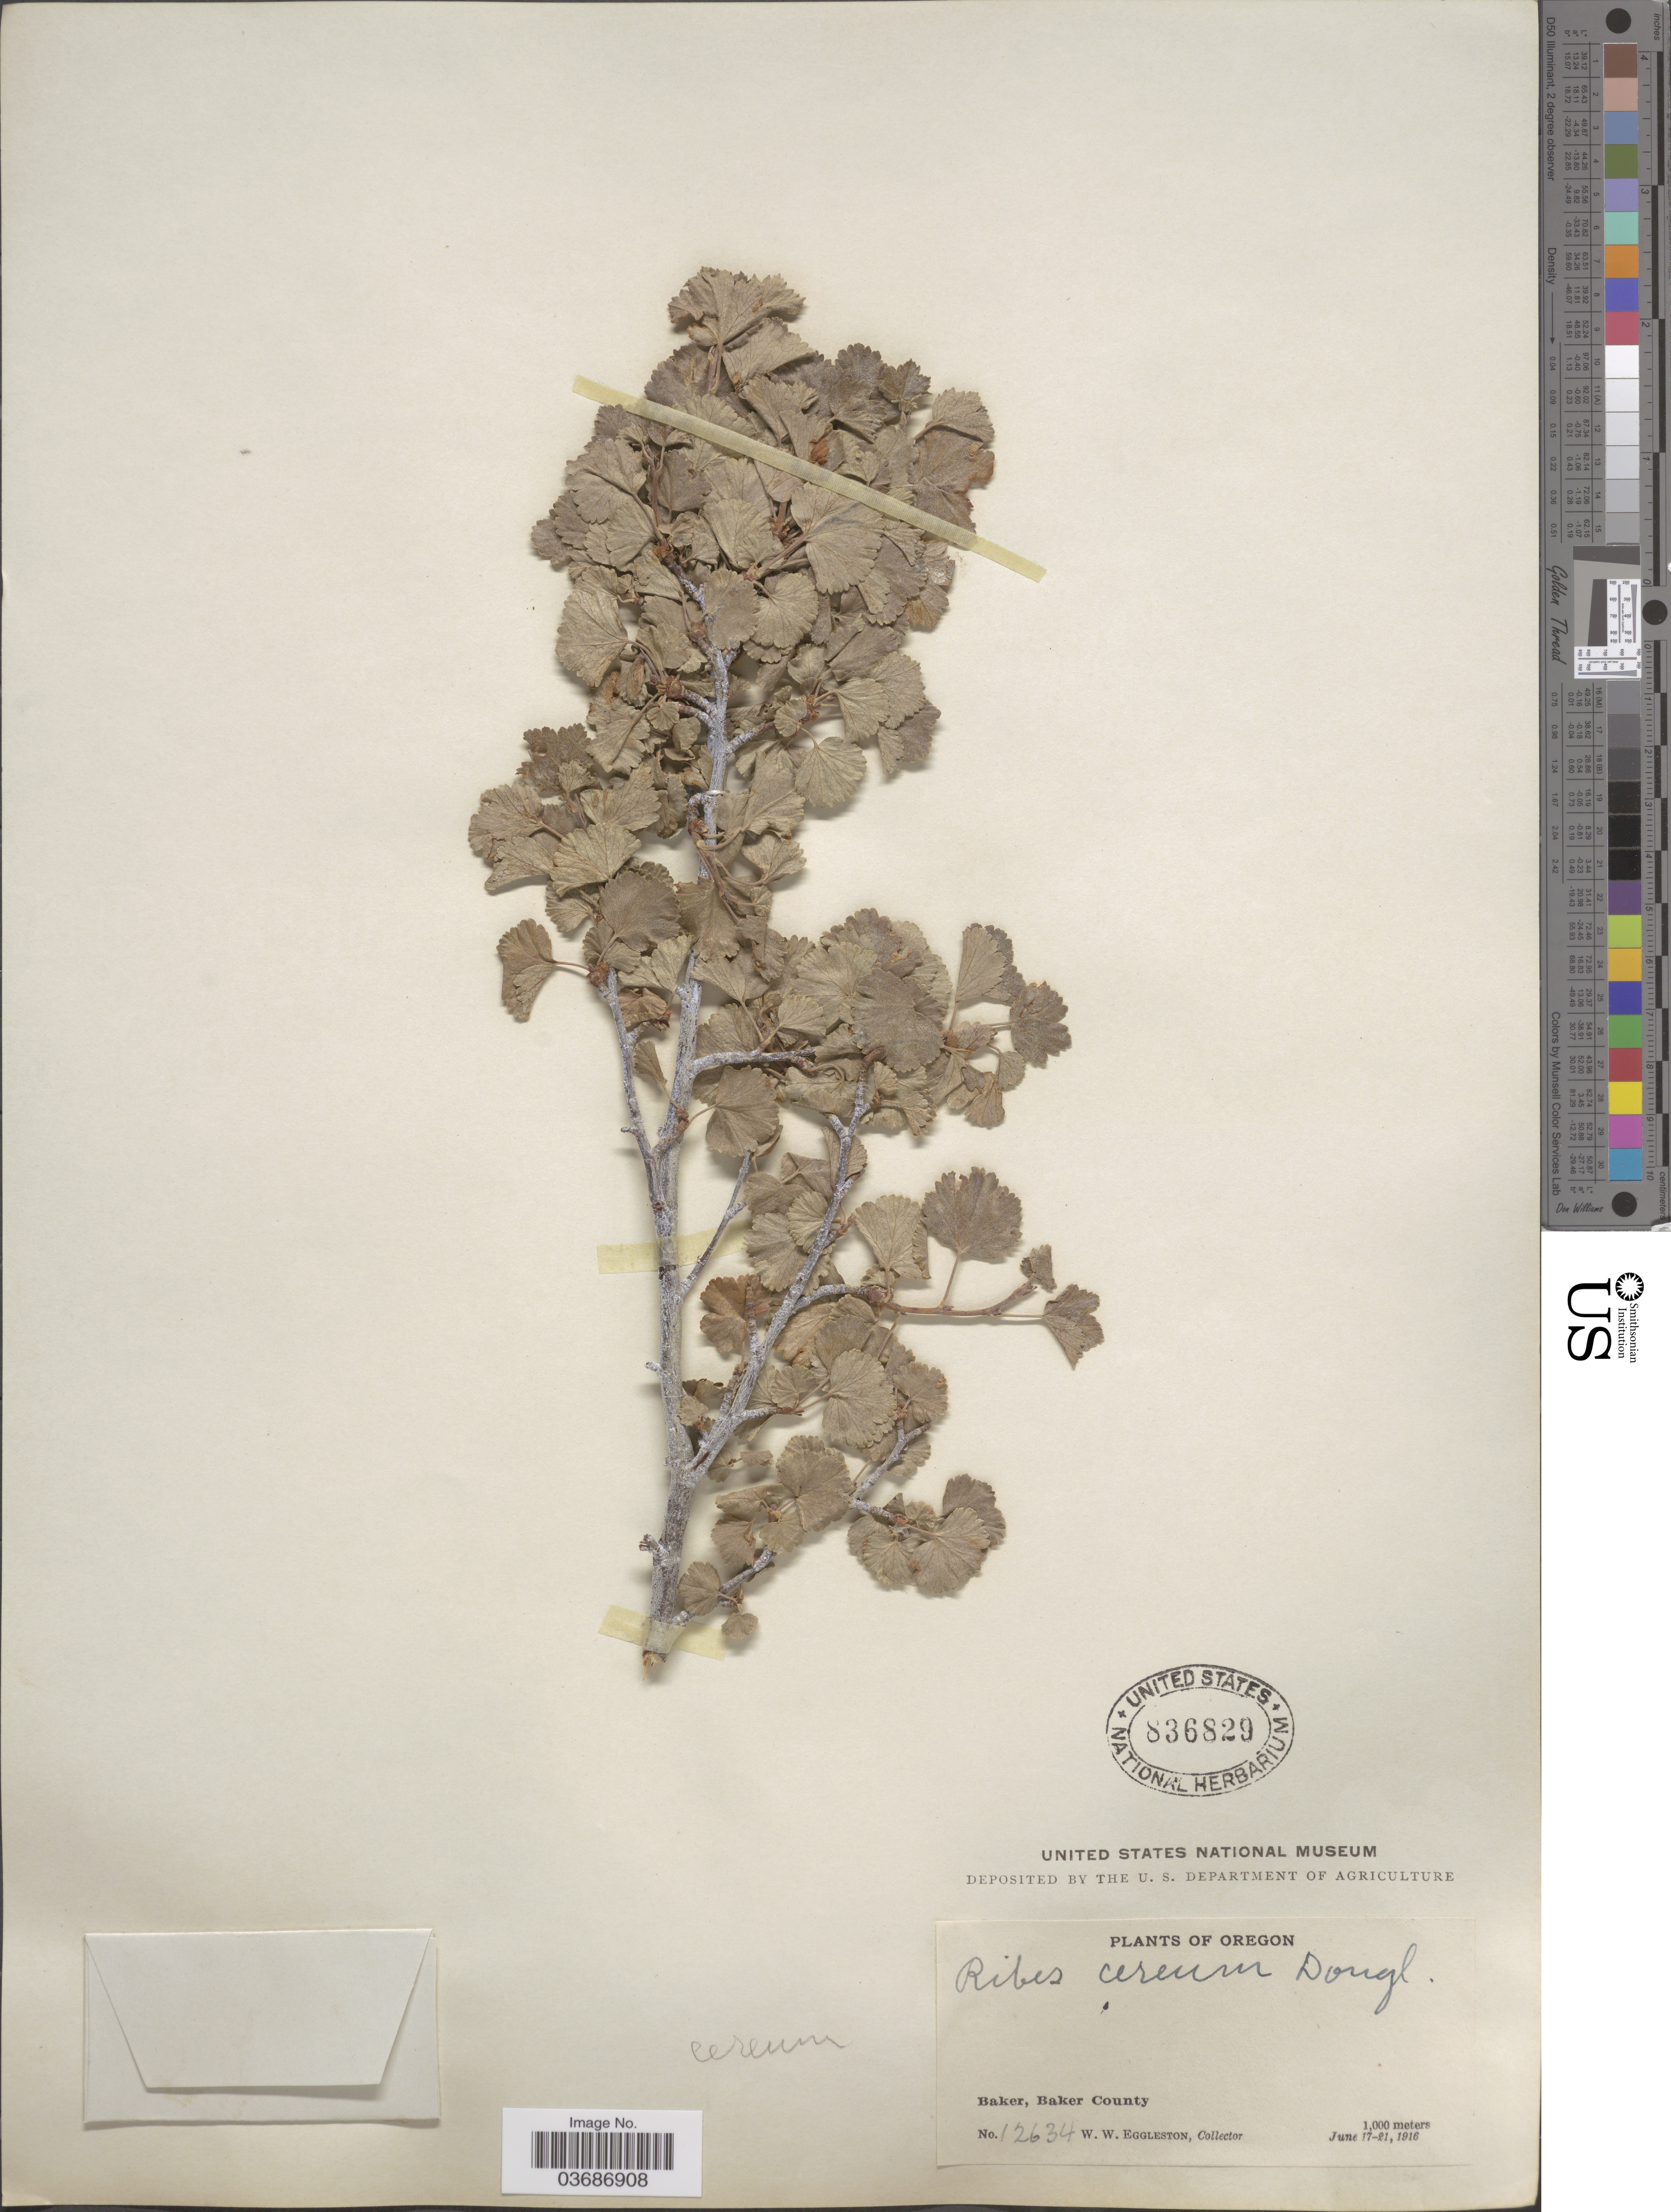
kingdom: Plantae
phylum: Tracheophyta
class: Magnoliopsida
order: Saxifragales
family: Grossulariaceae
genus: Ribes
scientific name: Ribes cereum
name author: Douglas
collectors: W. W. Eggleston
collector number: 12634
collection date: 1916-06-17/1916-06-21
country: United States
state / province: Oregon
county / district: Baker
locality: Baker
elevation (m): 1000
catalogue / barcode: US 836829